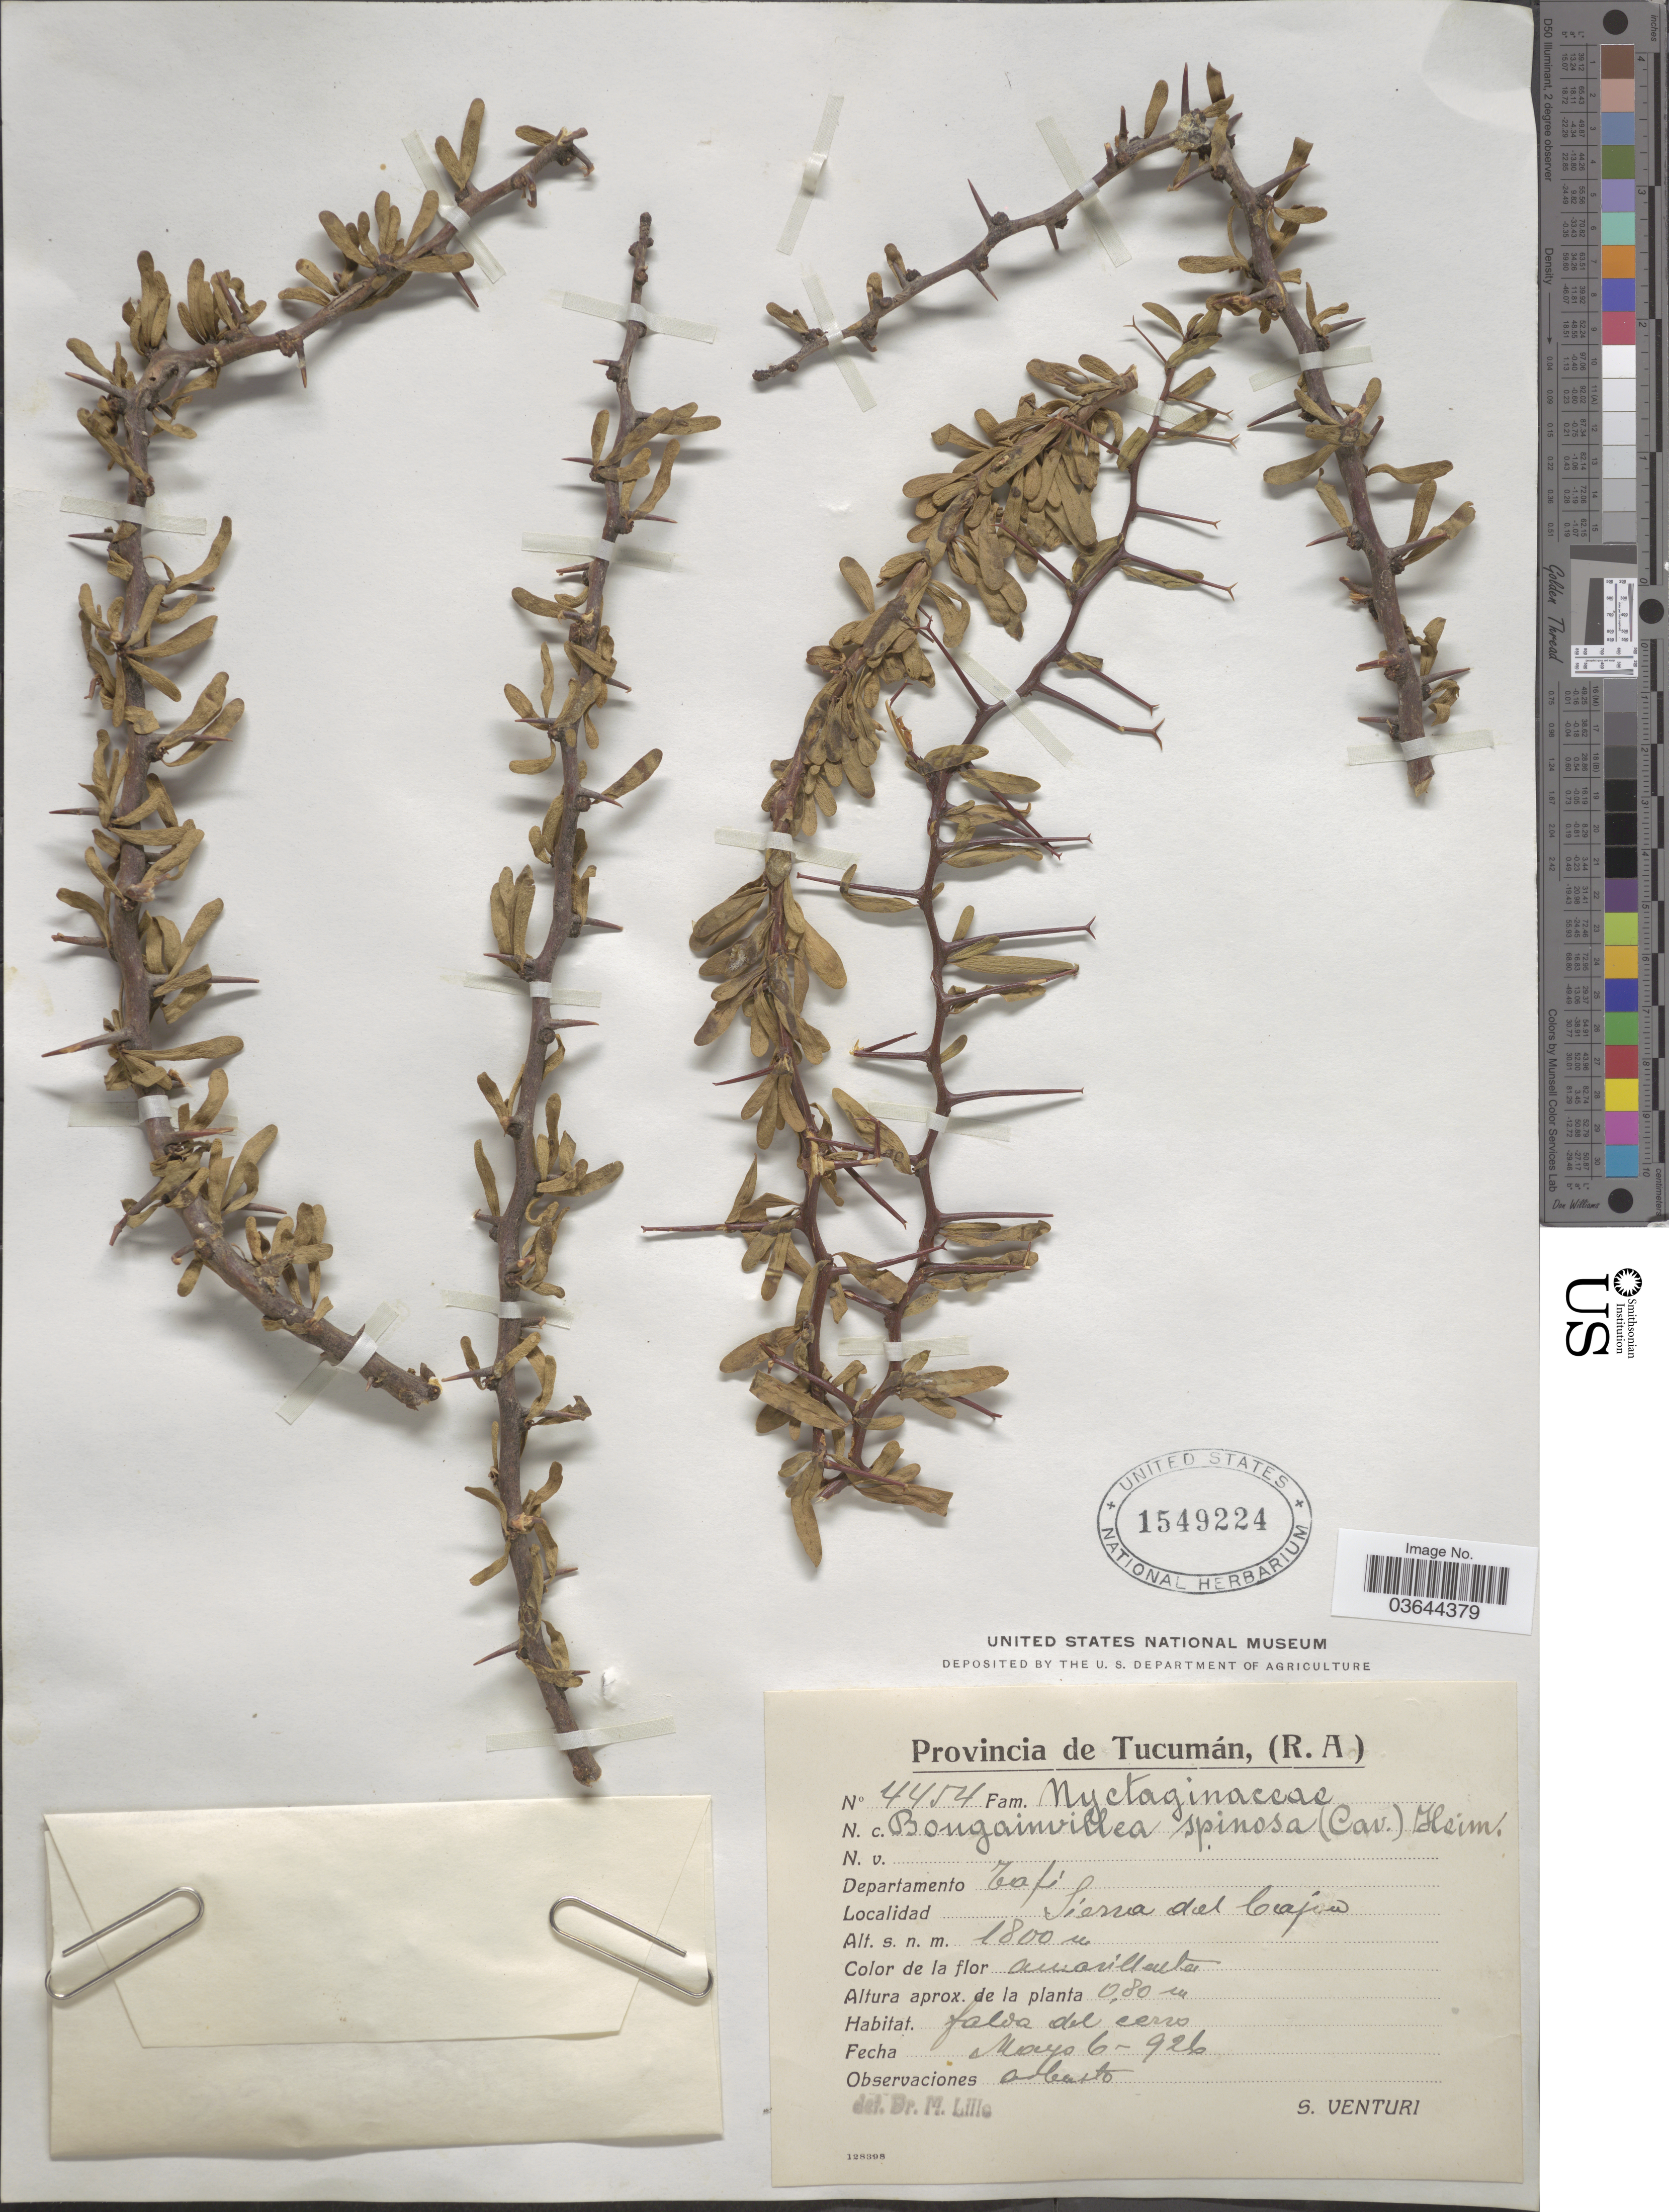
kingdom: Plantae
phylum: Tracheophyta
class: Magnoliopsida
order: Caryophyllales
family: Nyctaginaceae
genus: Bougainvillea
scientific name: Bougainvillea spinosa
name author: (Cav.) Heimerl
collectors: S. Venturi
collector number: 4454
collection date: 1926-05-06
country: Argentina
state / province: Tucuman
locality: Departamento Tafì. Sierra del Cajon.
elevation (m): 1800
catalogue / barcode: US 1549224